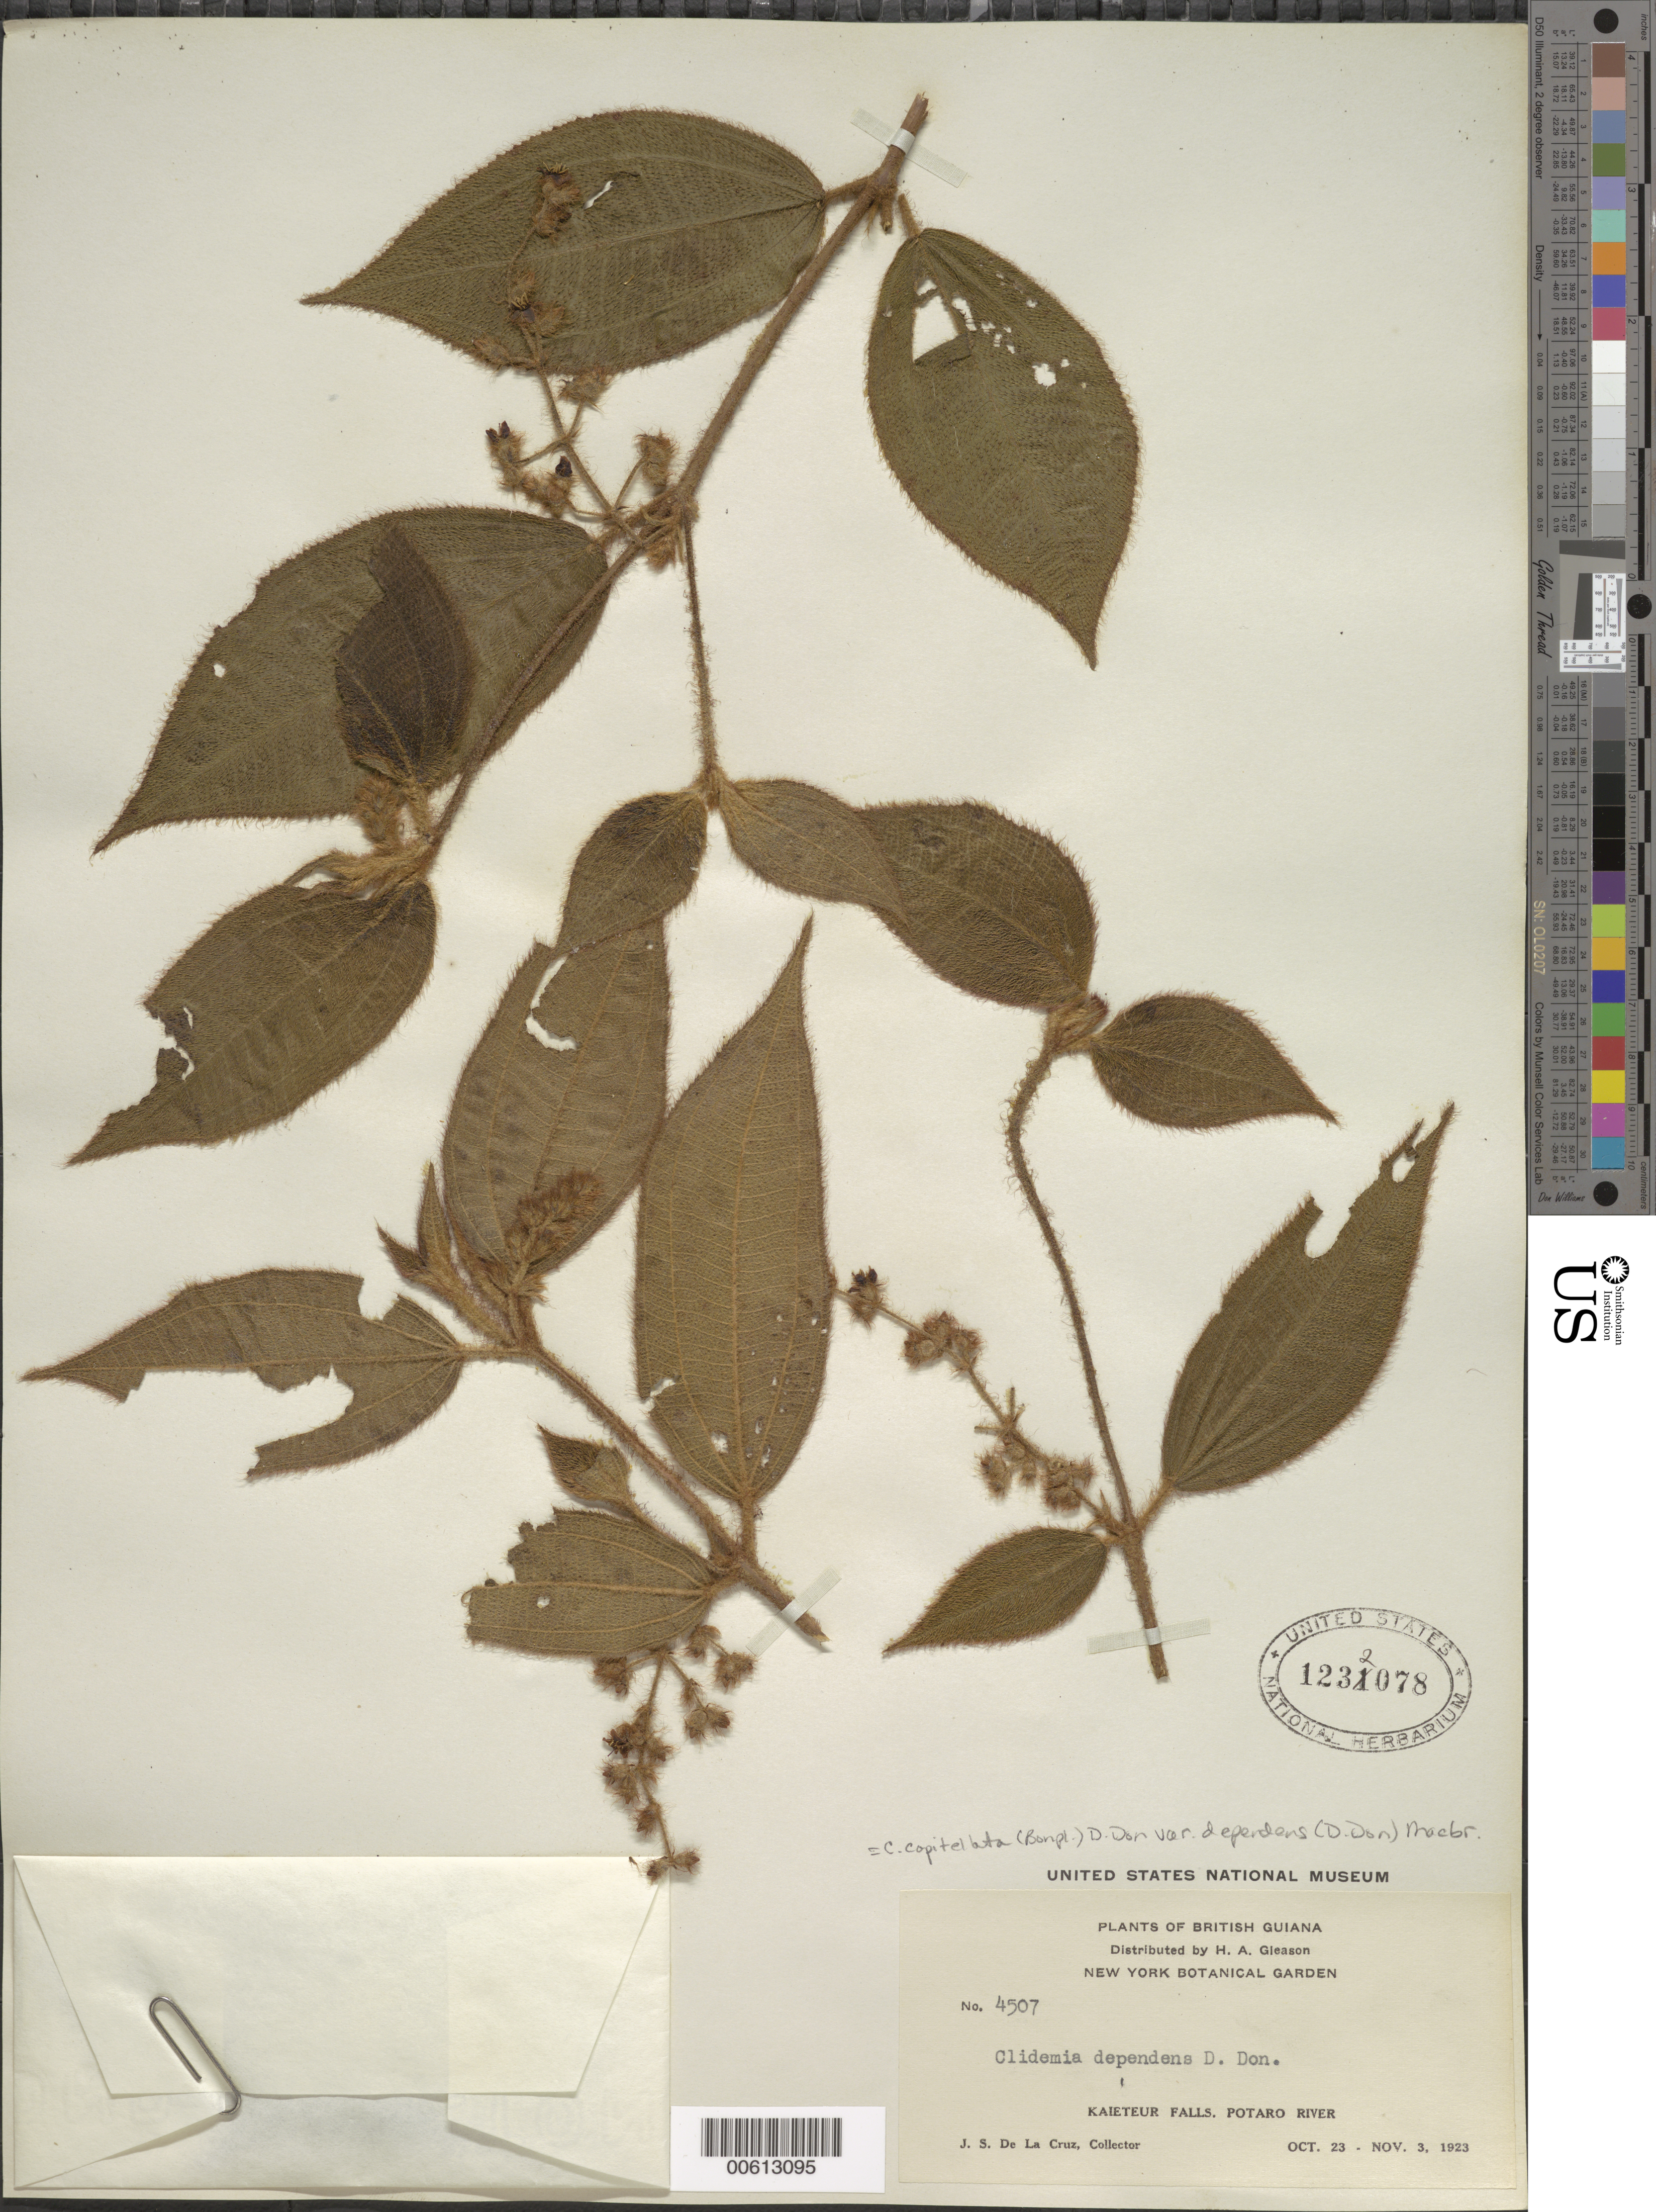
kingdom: Plantae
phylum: Tracheophyta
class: Magnoliopsida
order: Myrtales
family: Melastomataceae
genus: Clidemia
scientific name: Clidemia capitellata var. dependens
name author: (Pav. & D. Don) J.F. Macbr.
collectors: J. S. de la Cruz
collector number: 4507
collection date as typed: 23-Oct-23 to 3-Nov-23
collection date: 1923-10-23/1923-11-03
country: Guyana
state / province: Potaro-Siparuni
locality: Kaieteur Falls, Potaro R.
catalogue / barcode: US 1232078